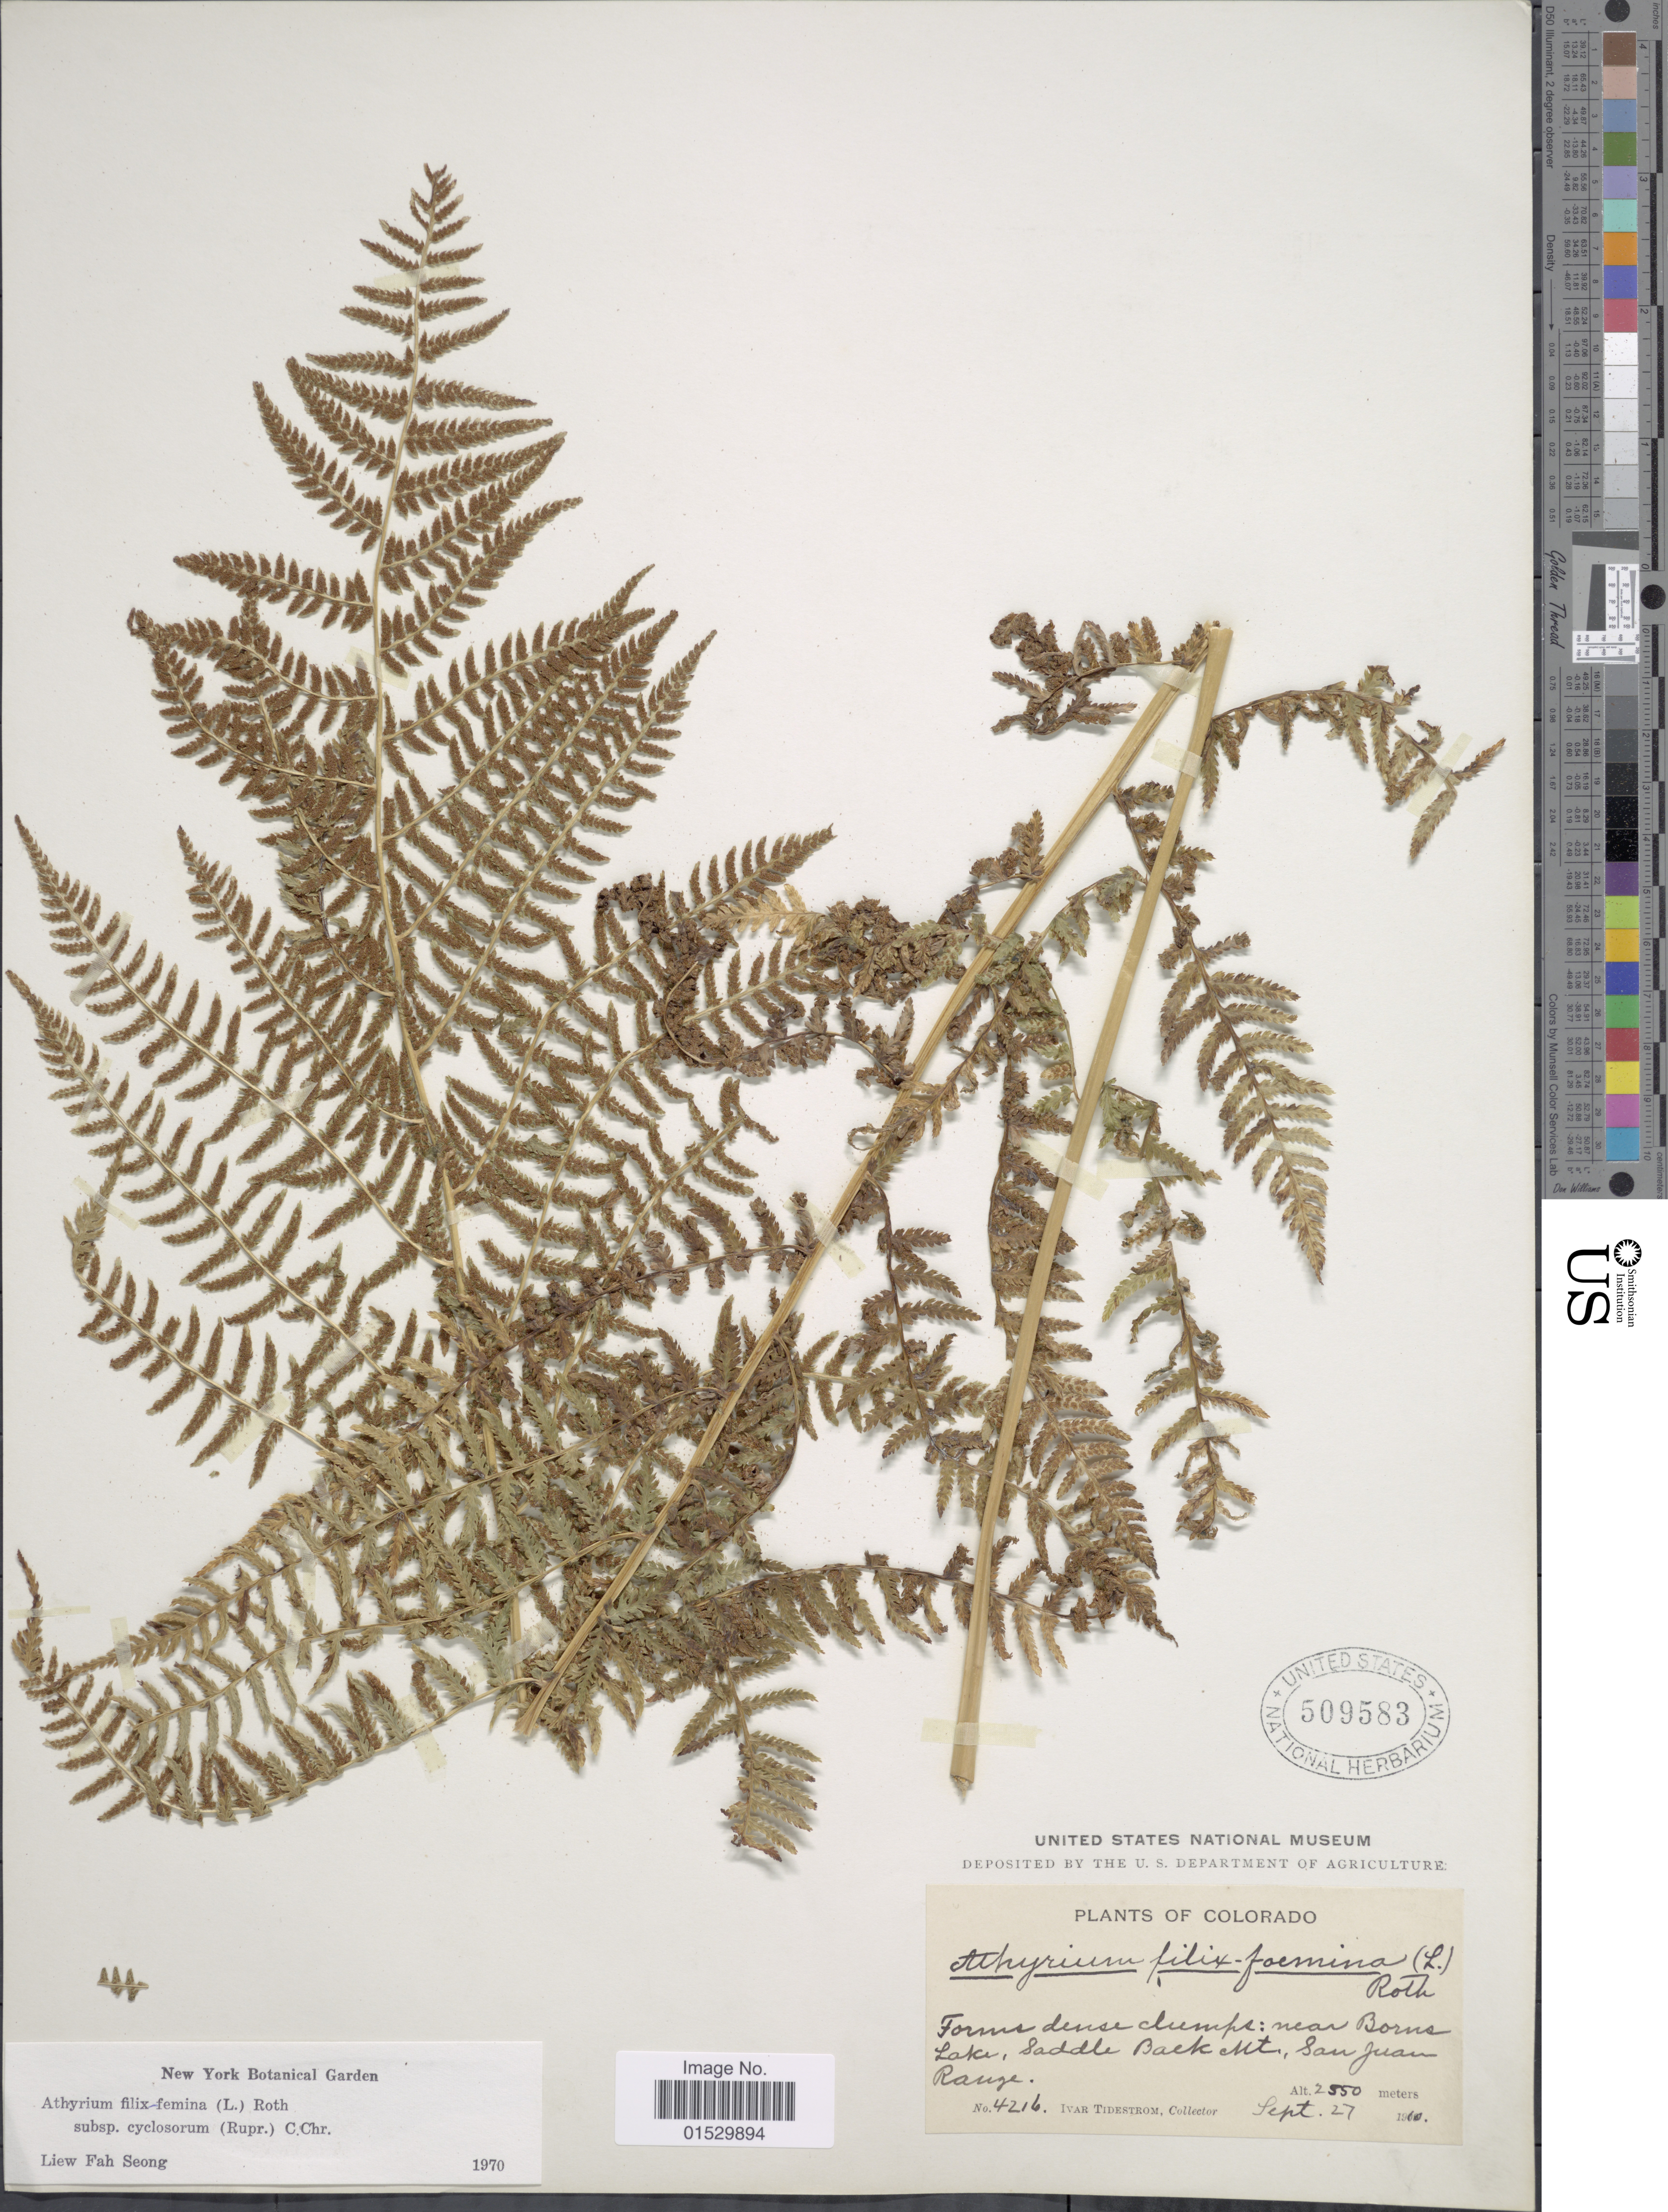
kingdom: Plantae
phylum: Tracheophyta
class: Polypodiopsida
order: Polypodiales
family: Athyriaceae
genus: Athyrium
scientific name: Athyrium filix-femina subsp. cyclosorum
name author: (Rupr.) C. Chr.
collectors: I. F. Tidestrom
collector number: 4216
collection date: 1960-09-27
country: United States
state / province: Colorado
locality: Forms dense clumps: near Borns Lake, Saddle Back Mt. San Juan Range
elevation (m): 2550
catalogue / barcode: US 509583